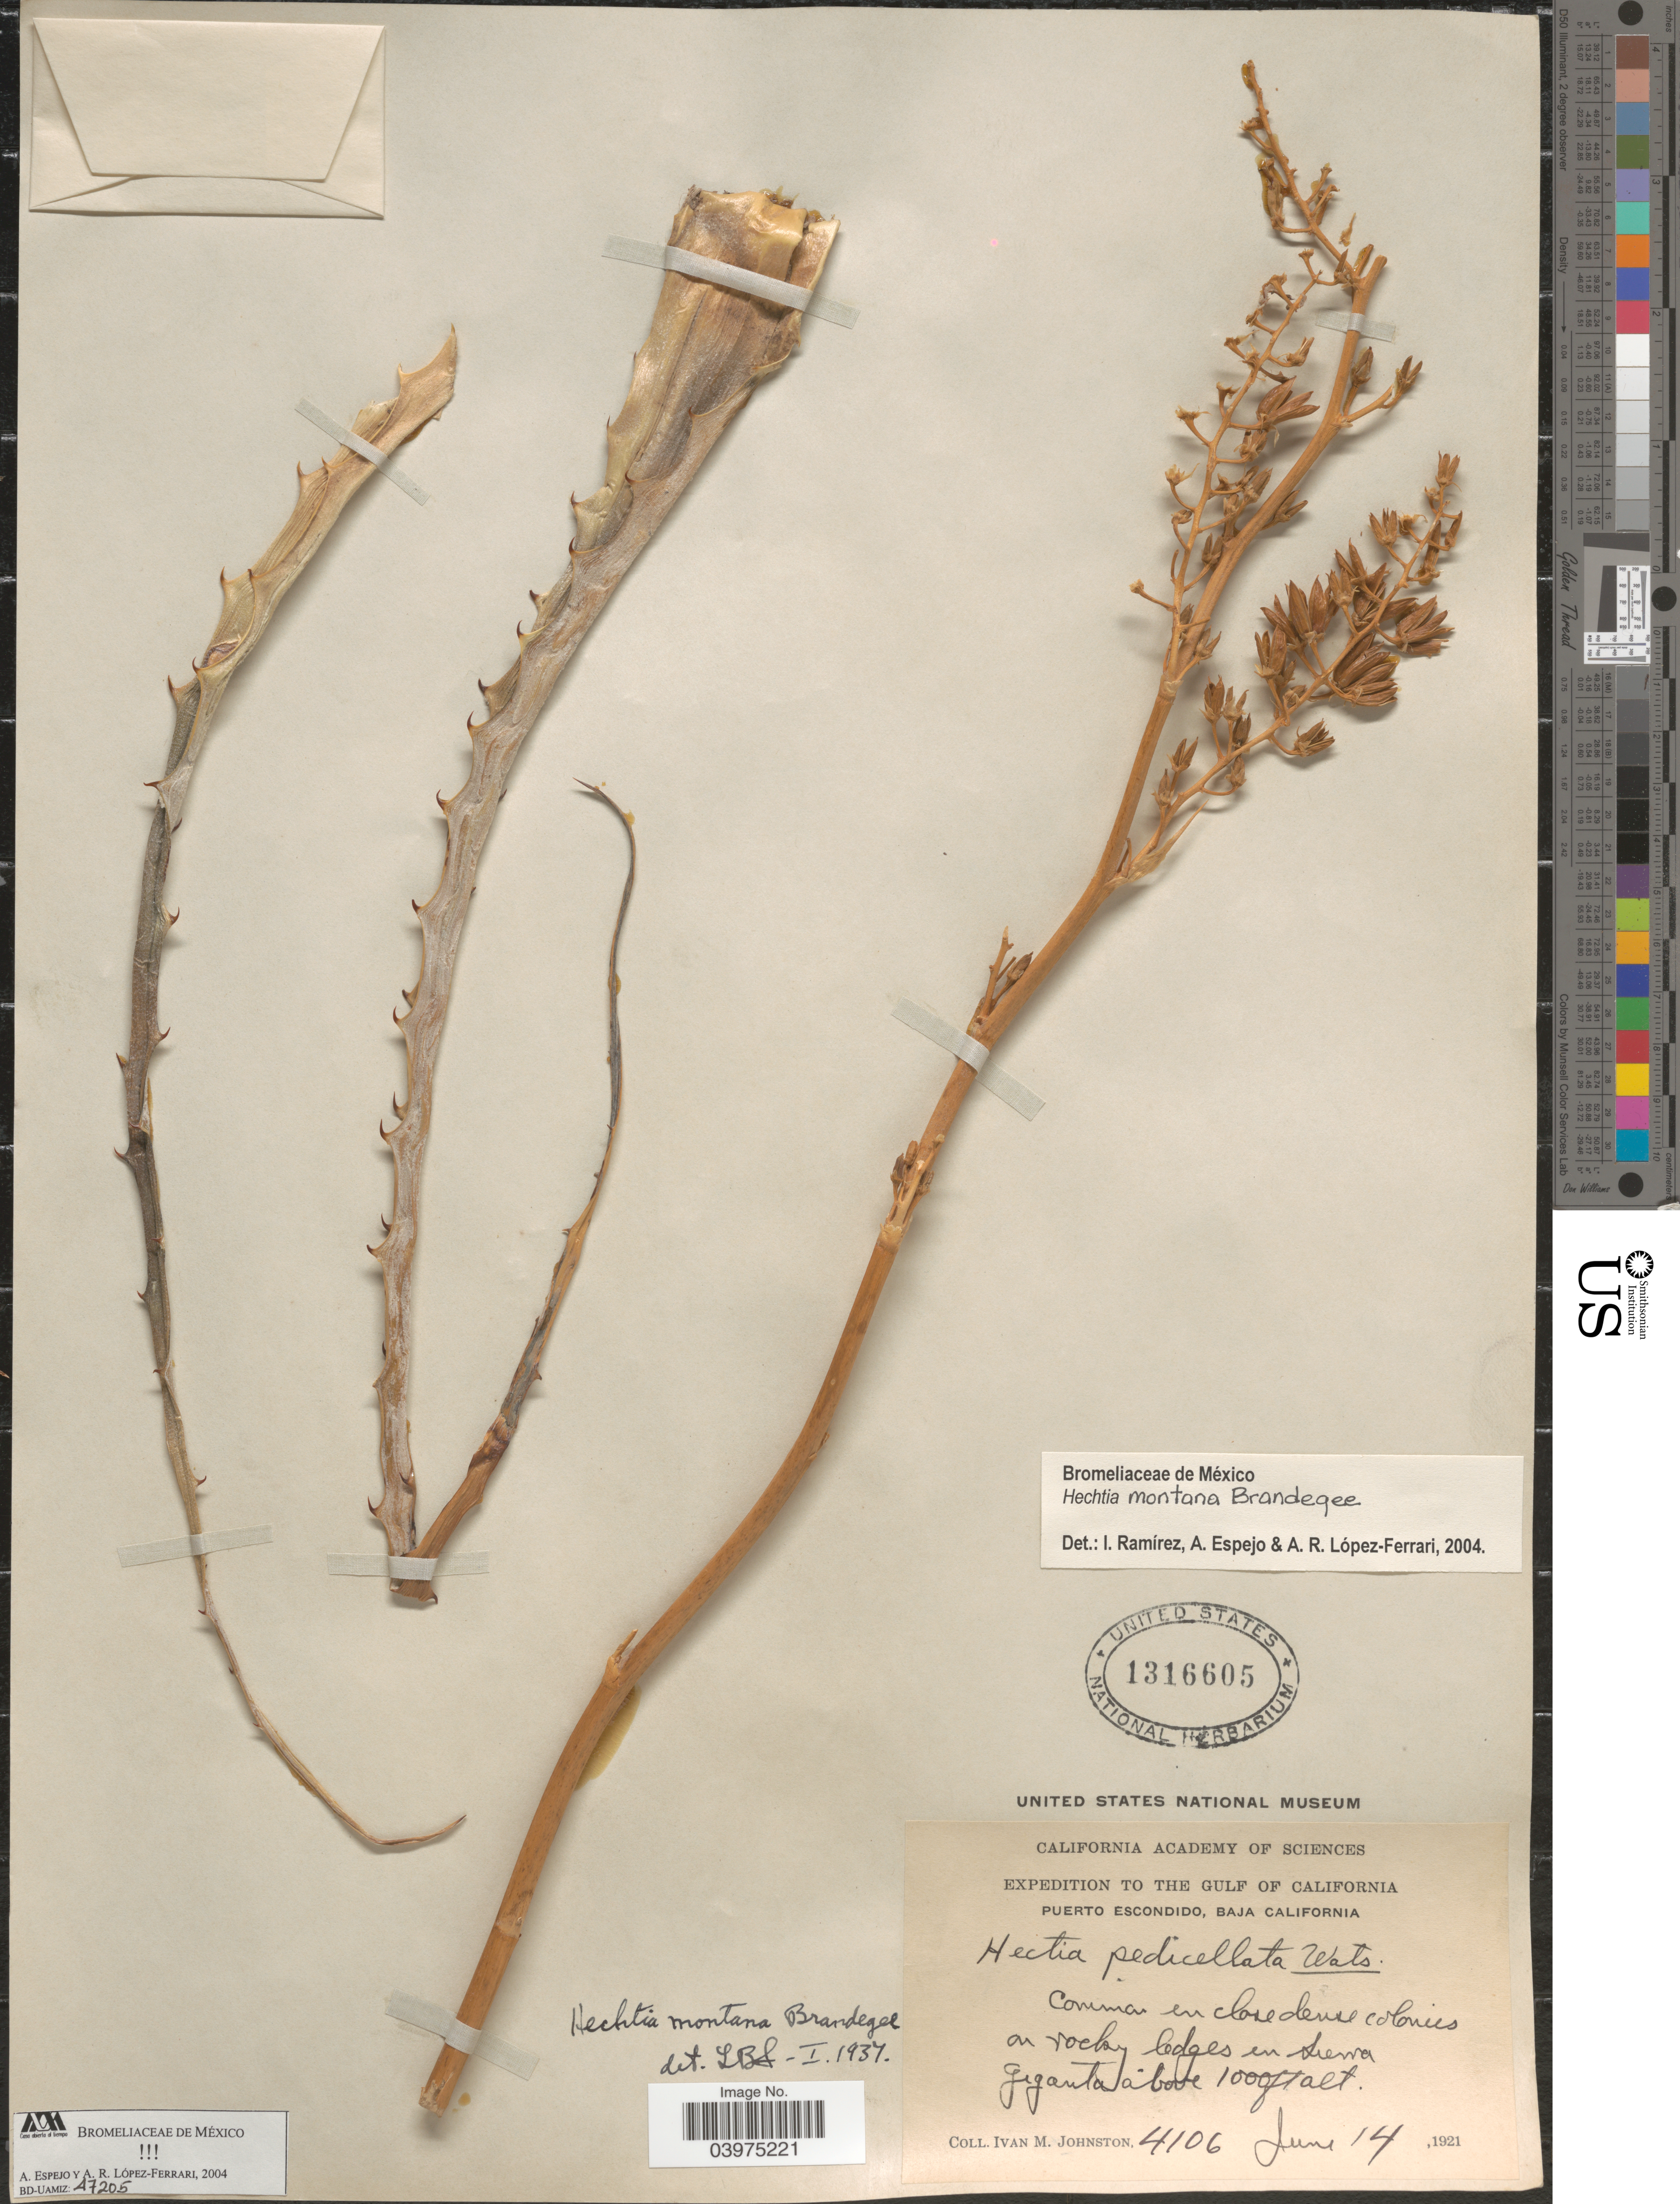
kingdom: Plantae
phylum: Tracheophyta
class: Liliopsida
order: Poales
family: Bromeliaceae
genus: Hechtia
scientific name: Hechtia montana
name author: Brandegee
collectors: I.M. Johnston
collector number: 4106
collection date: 1921-06-14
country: Mexico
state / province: Baja California Sur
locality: Expedition to the Gulf of California. Puerto Escondido. On rocky ledges in Sierra Giganta above.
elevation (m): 305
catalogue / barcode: US 1316605